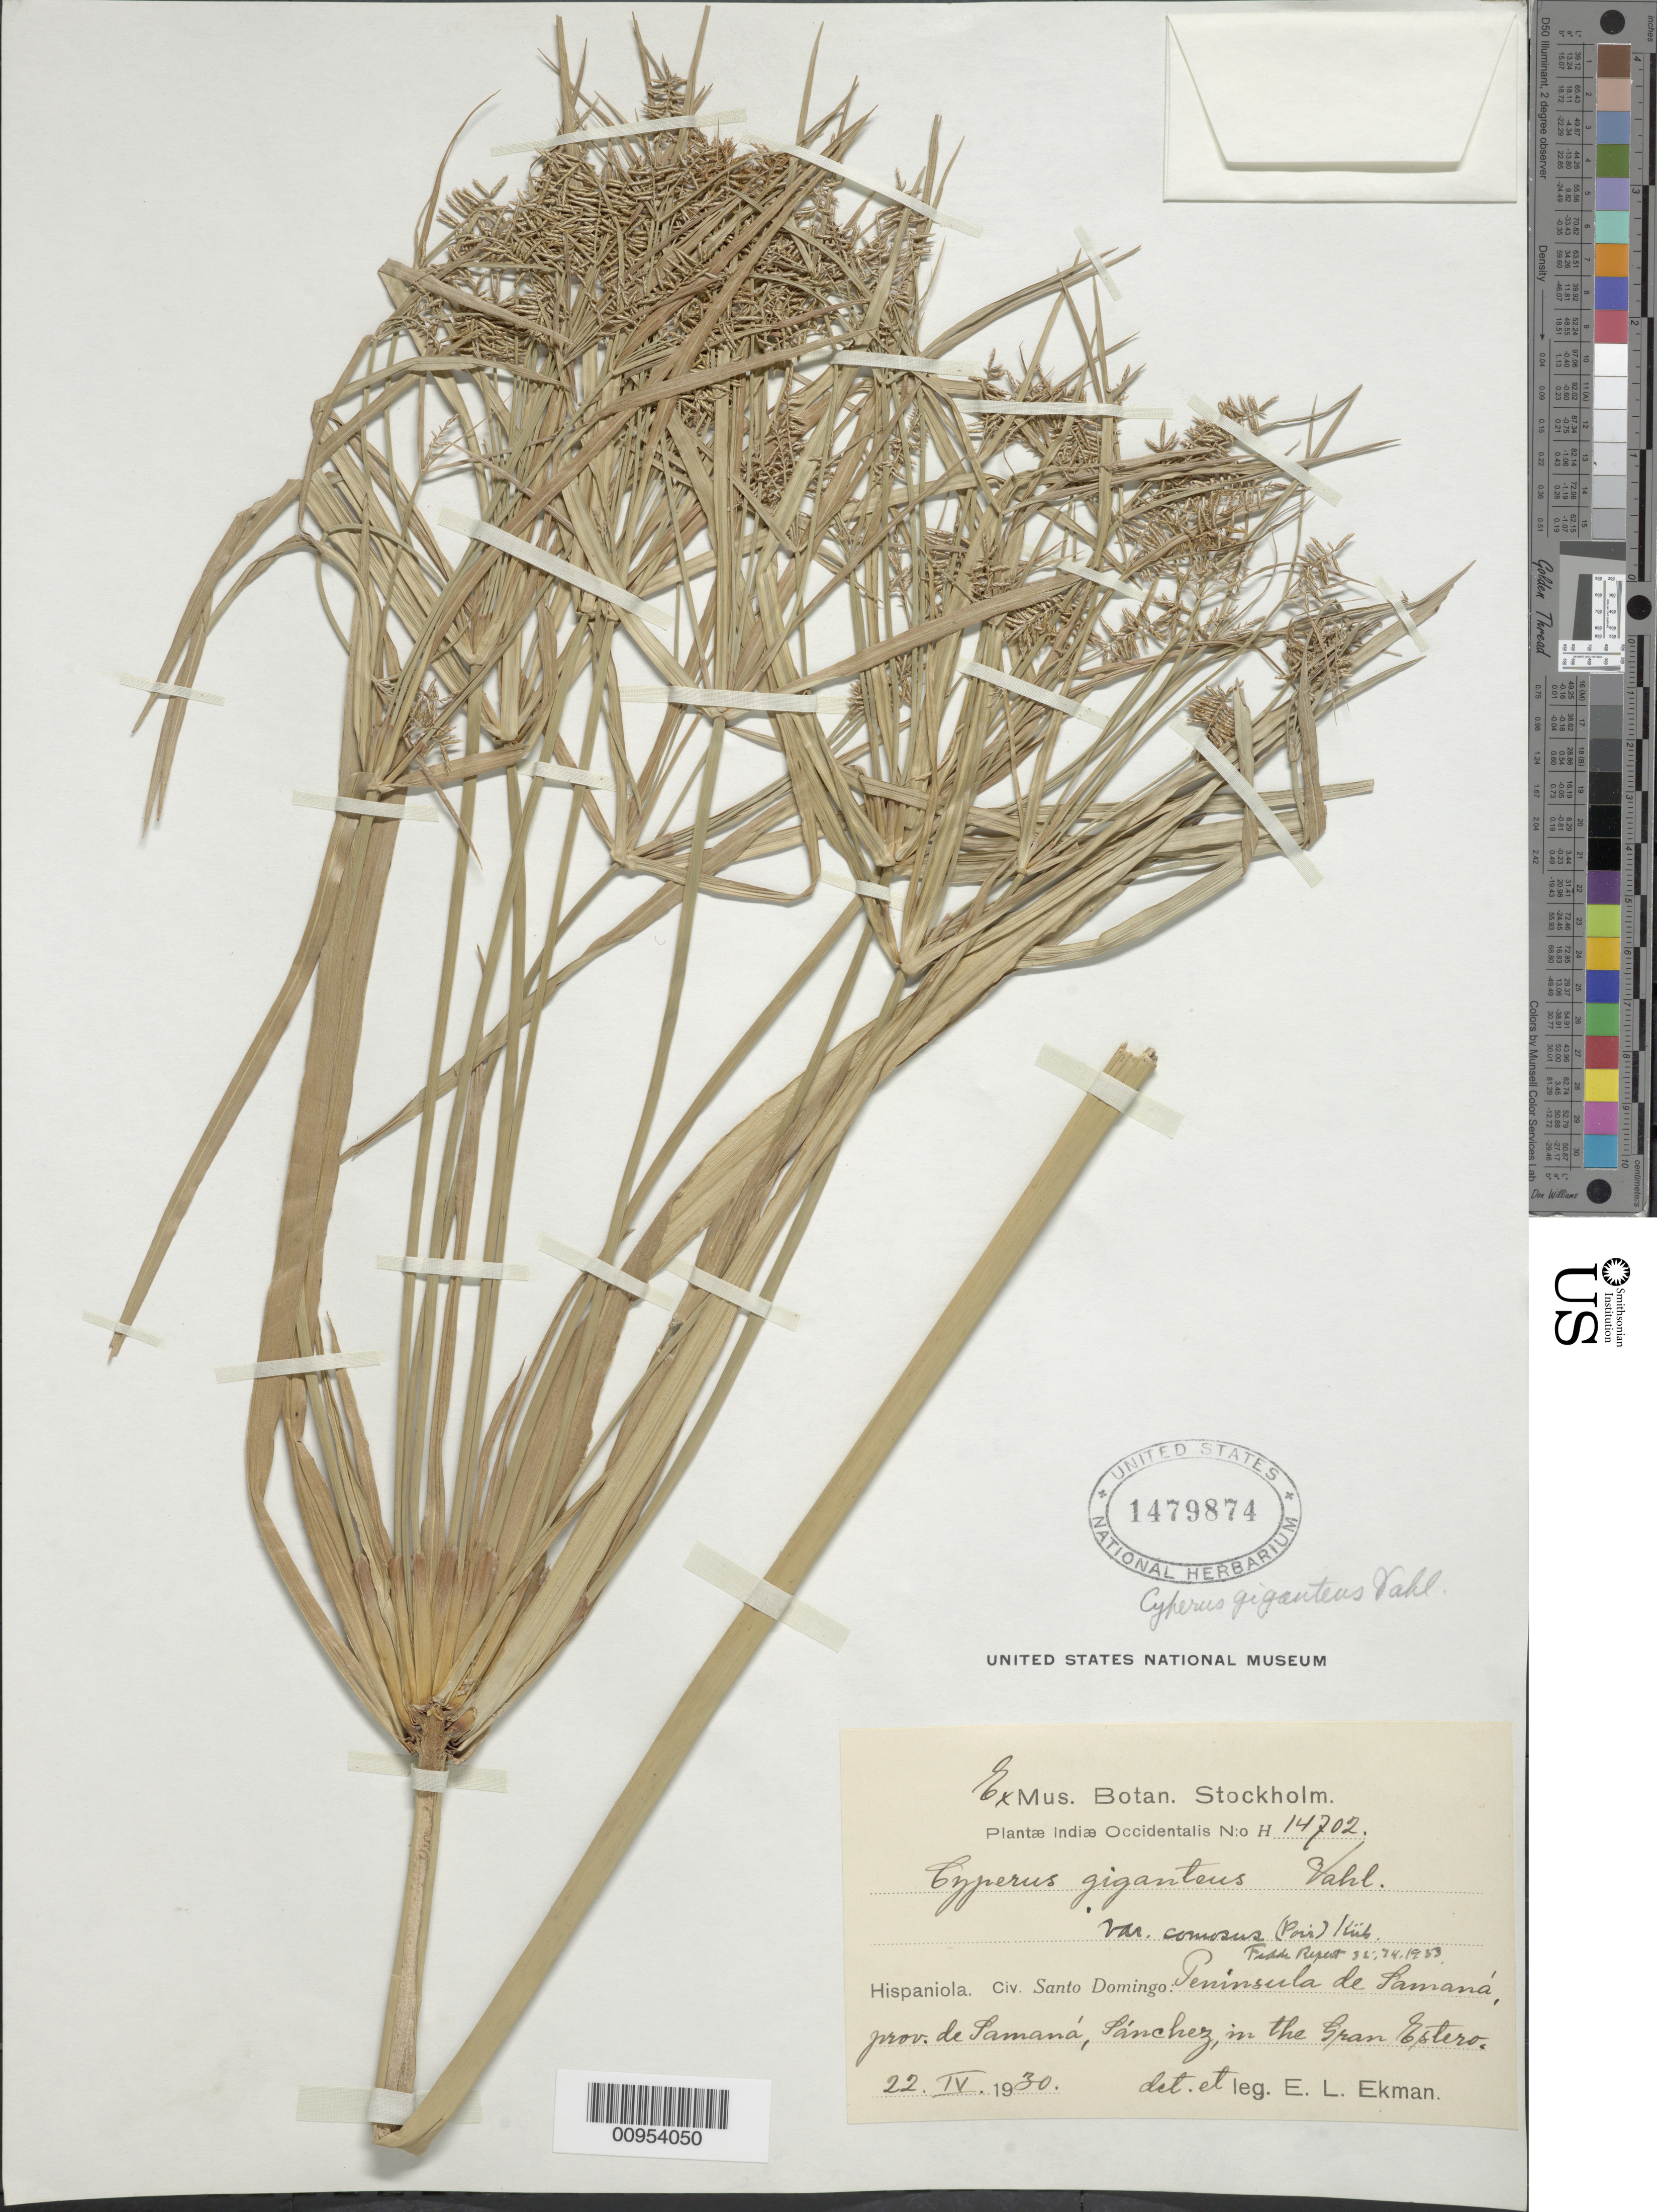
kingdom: Plantae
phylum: Tracheophyta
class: Liliopsida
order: Poales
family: Cyperaceae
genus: Cyperus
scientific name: Cyperus giganteus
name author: Vahl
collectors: E. L. Ekman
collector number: H 14702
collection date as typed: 22 Apr 1930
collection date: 1930-04-22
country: Dominican Republic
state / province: Samaná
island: Hispaniola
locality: Península de Samaná, Sanchez, in the Gran Estero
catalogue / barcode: US 1479874